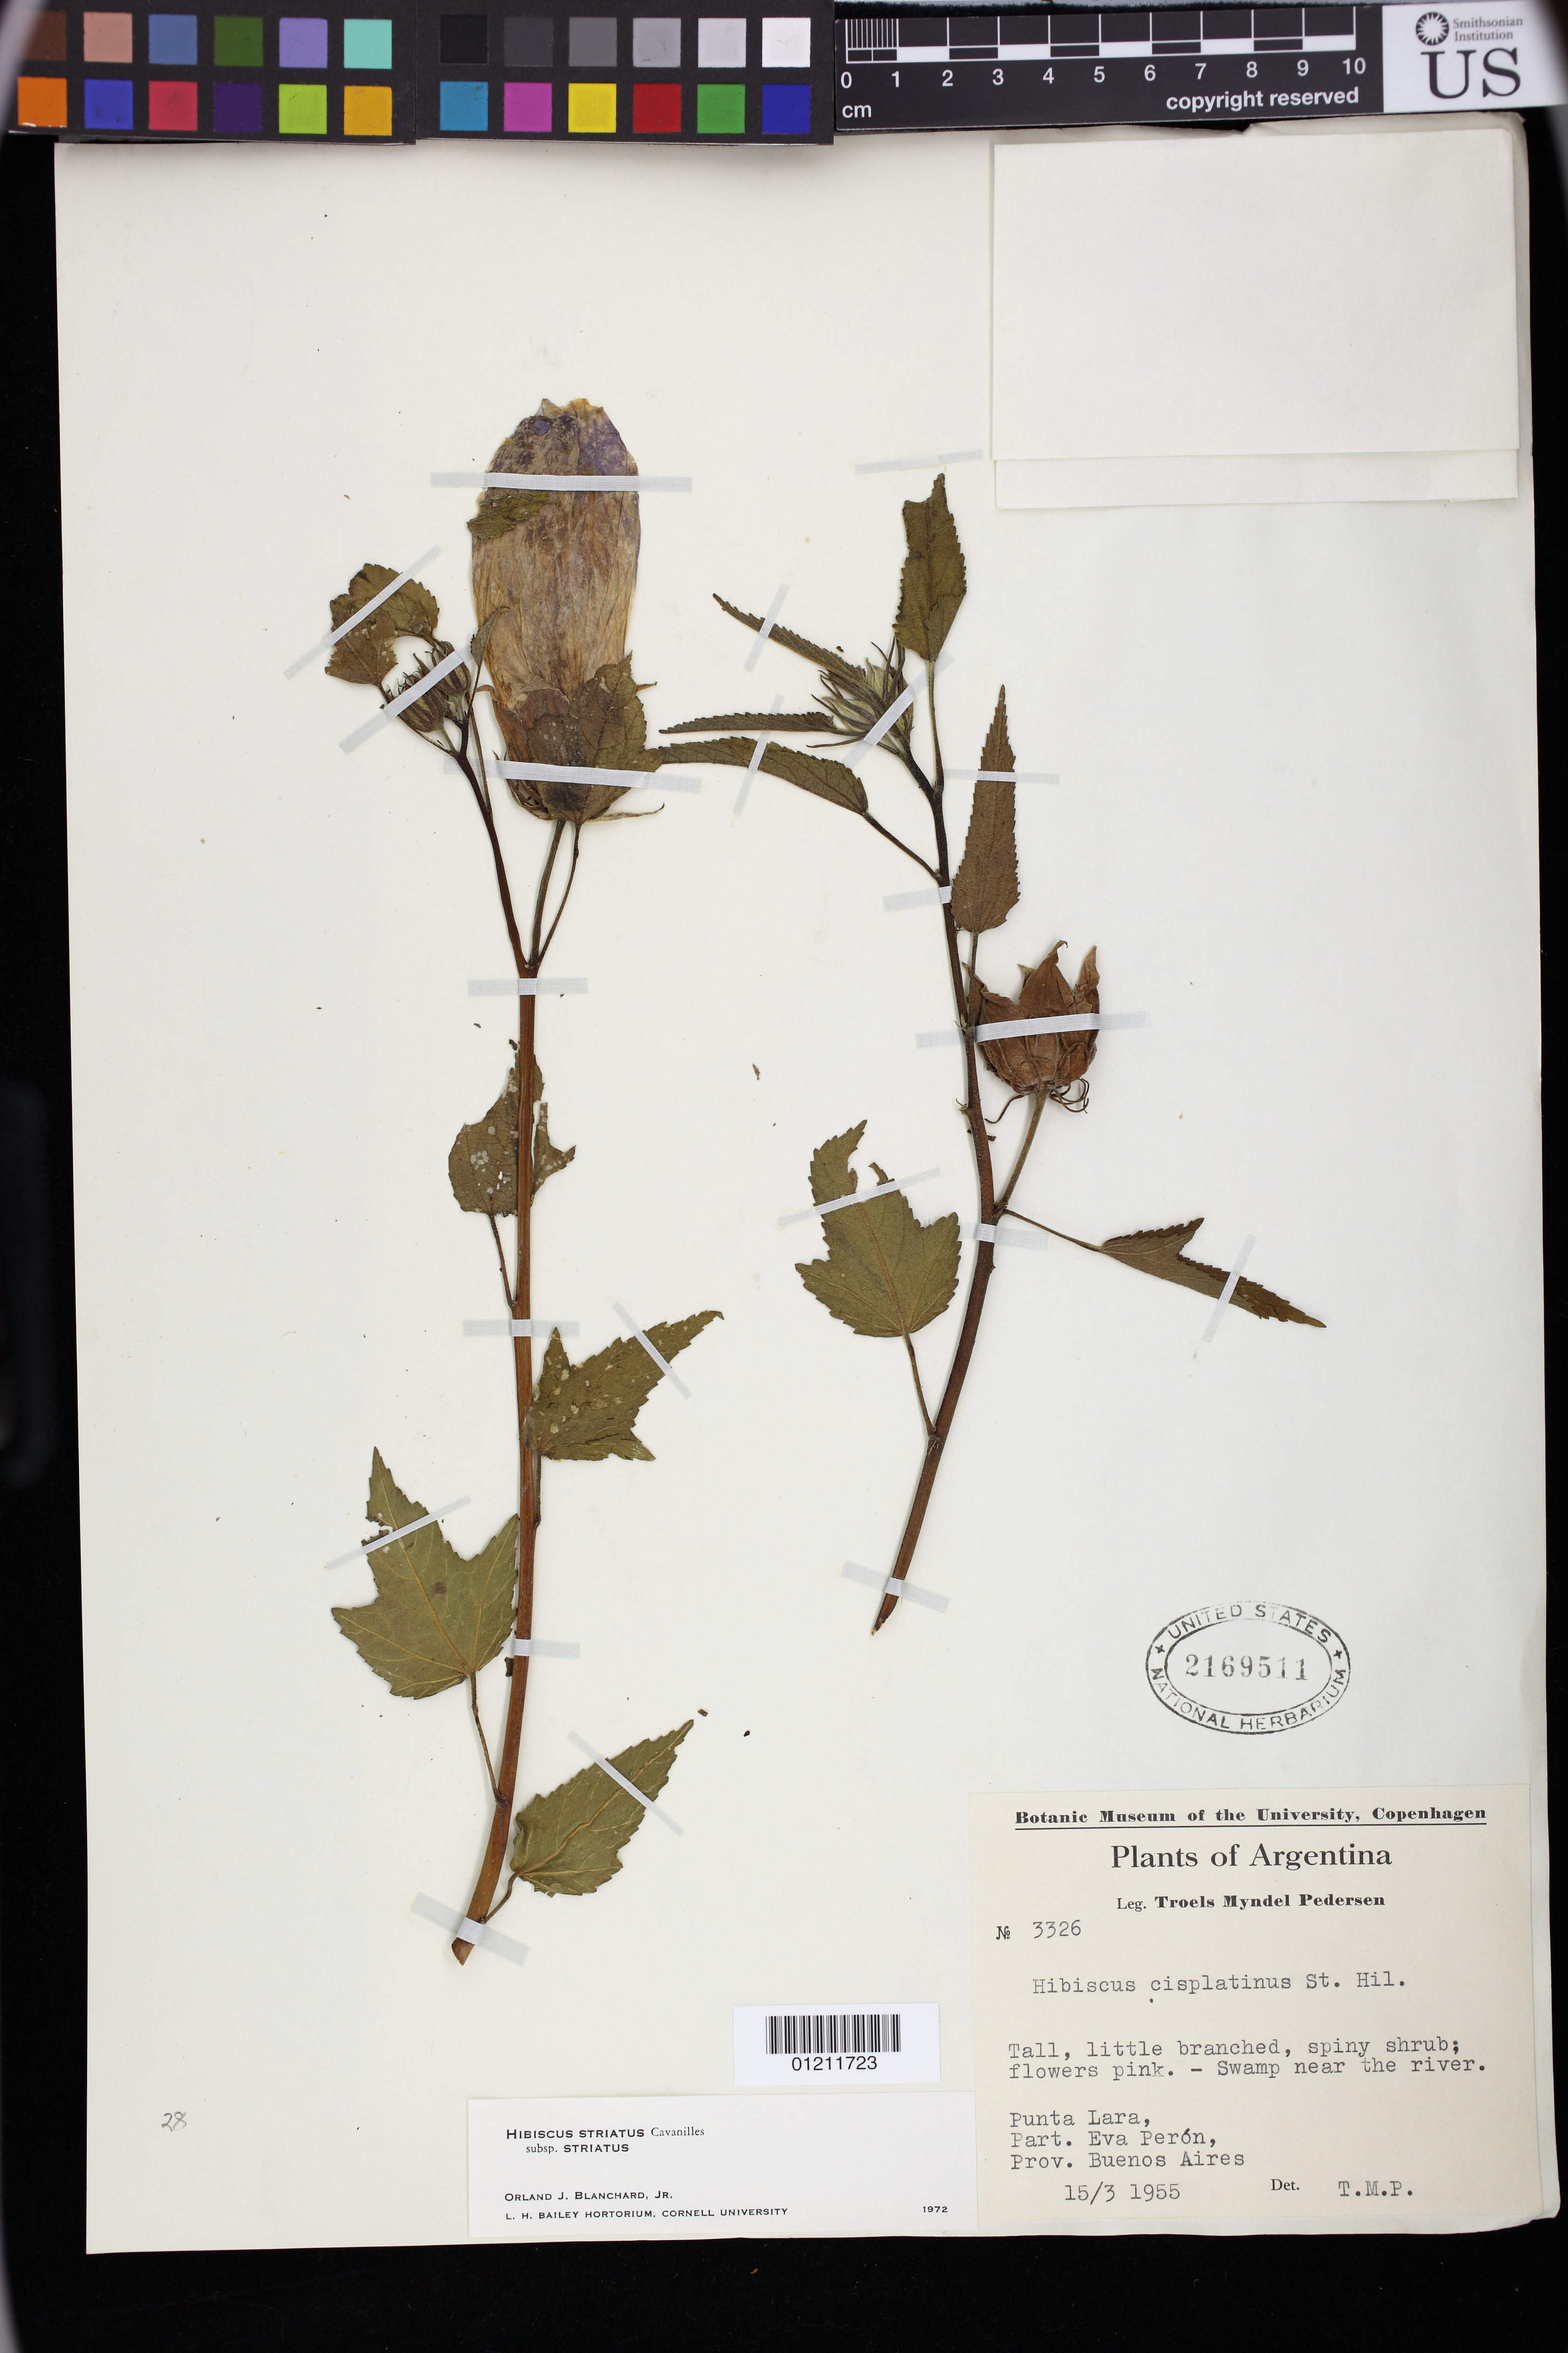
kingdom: Plantae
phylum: Tracheophyta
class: Magnoliopsida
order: Malvales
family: Malvaceae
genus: Hibiscus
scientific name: Hibiscus striatus subsp. striatus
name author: Cav.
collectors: T. M. Pedersen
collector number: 3326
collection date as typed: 15 Mar 1955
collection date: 1955-03-15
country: Argentina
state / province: Buenos Aires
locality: Punta Lara, Part. Eva Peron, Prov. Buenos Aires, swamp near the river.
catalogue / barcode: US 2169511